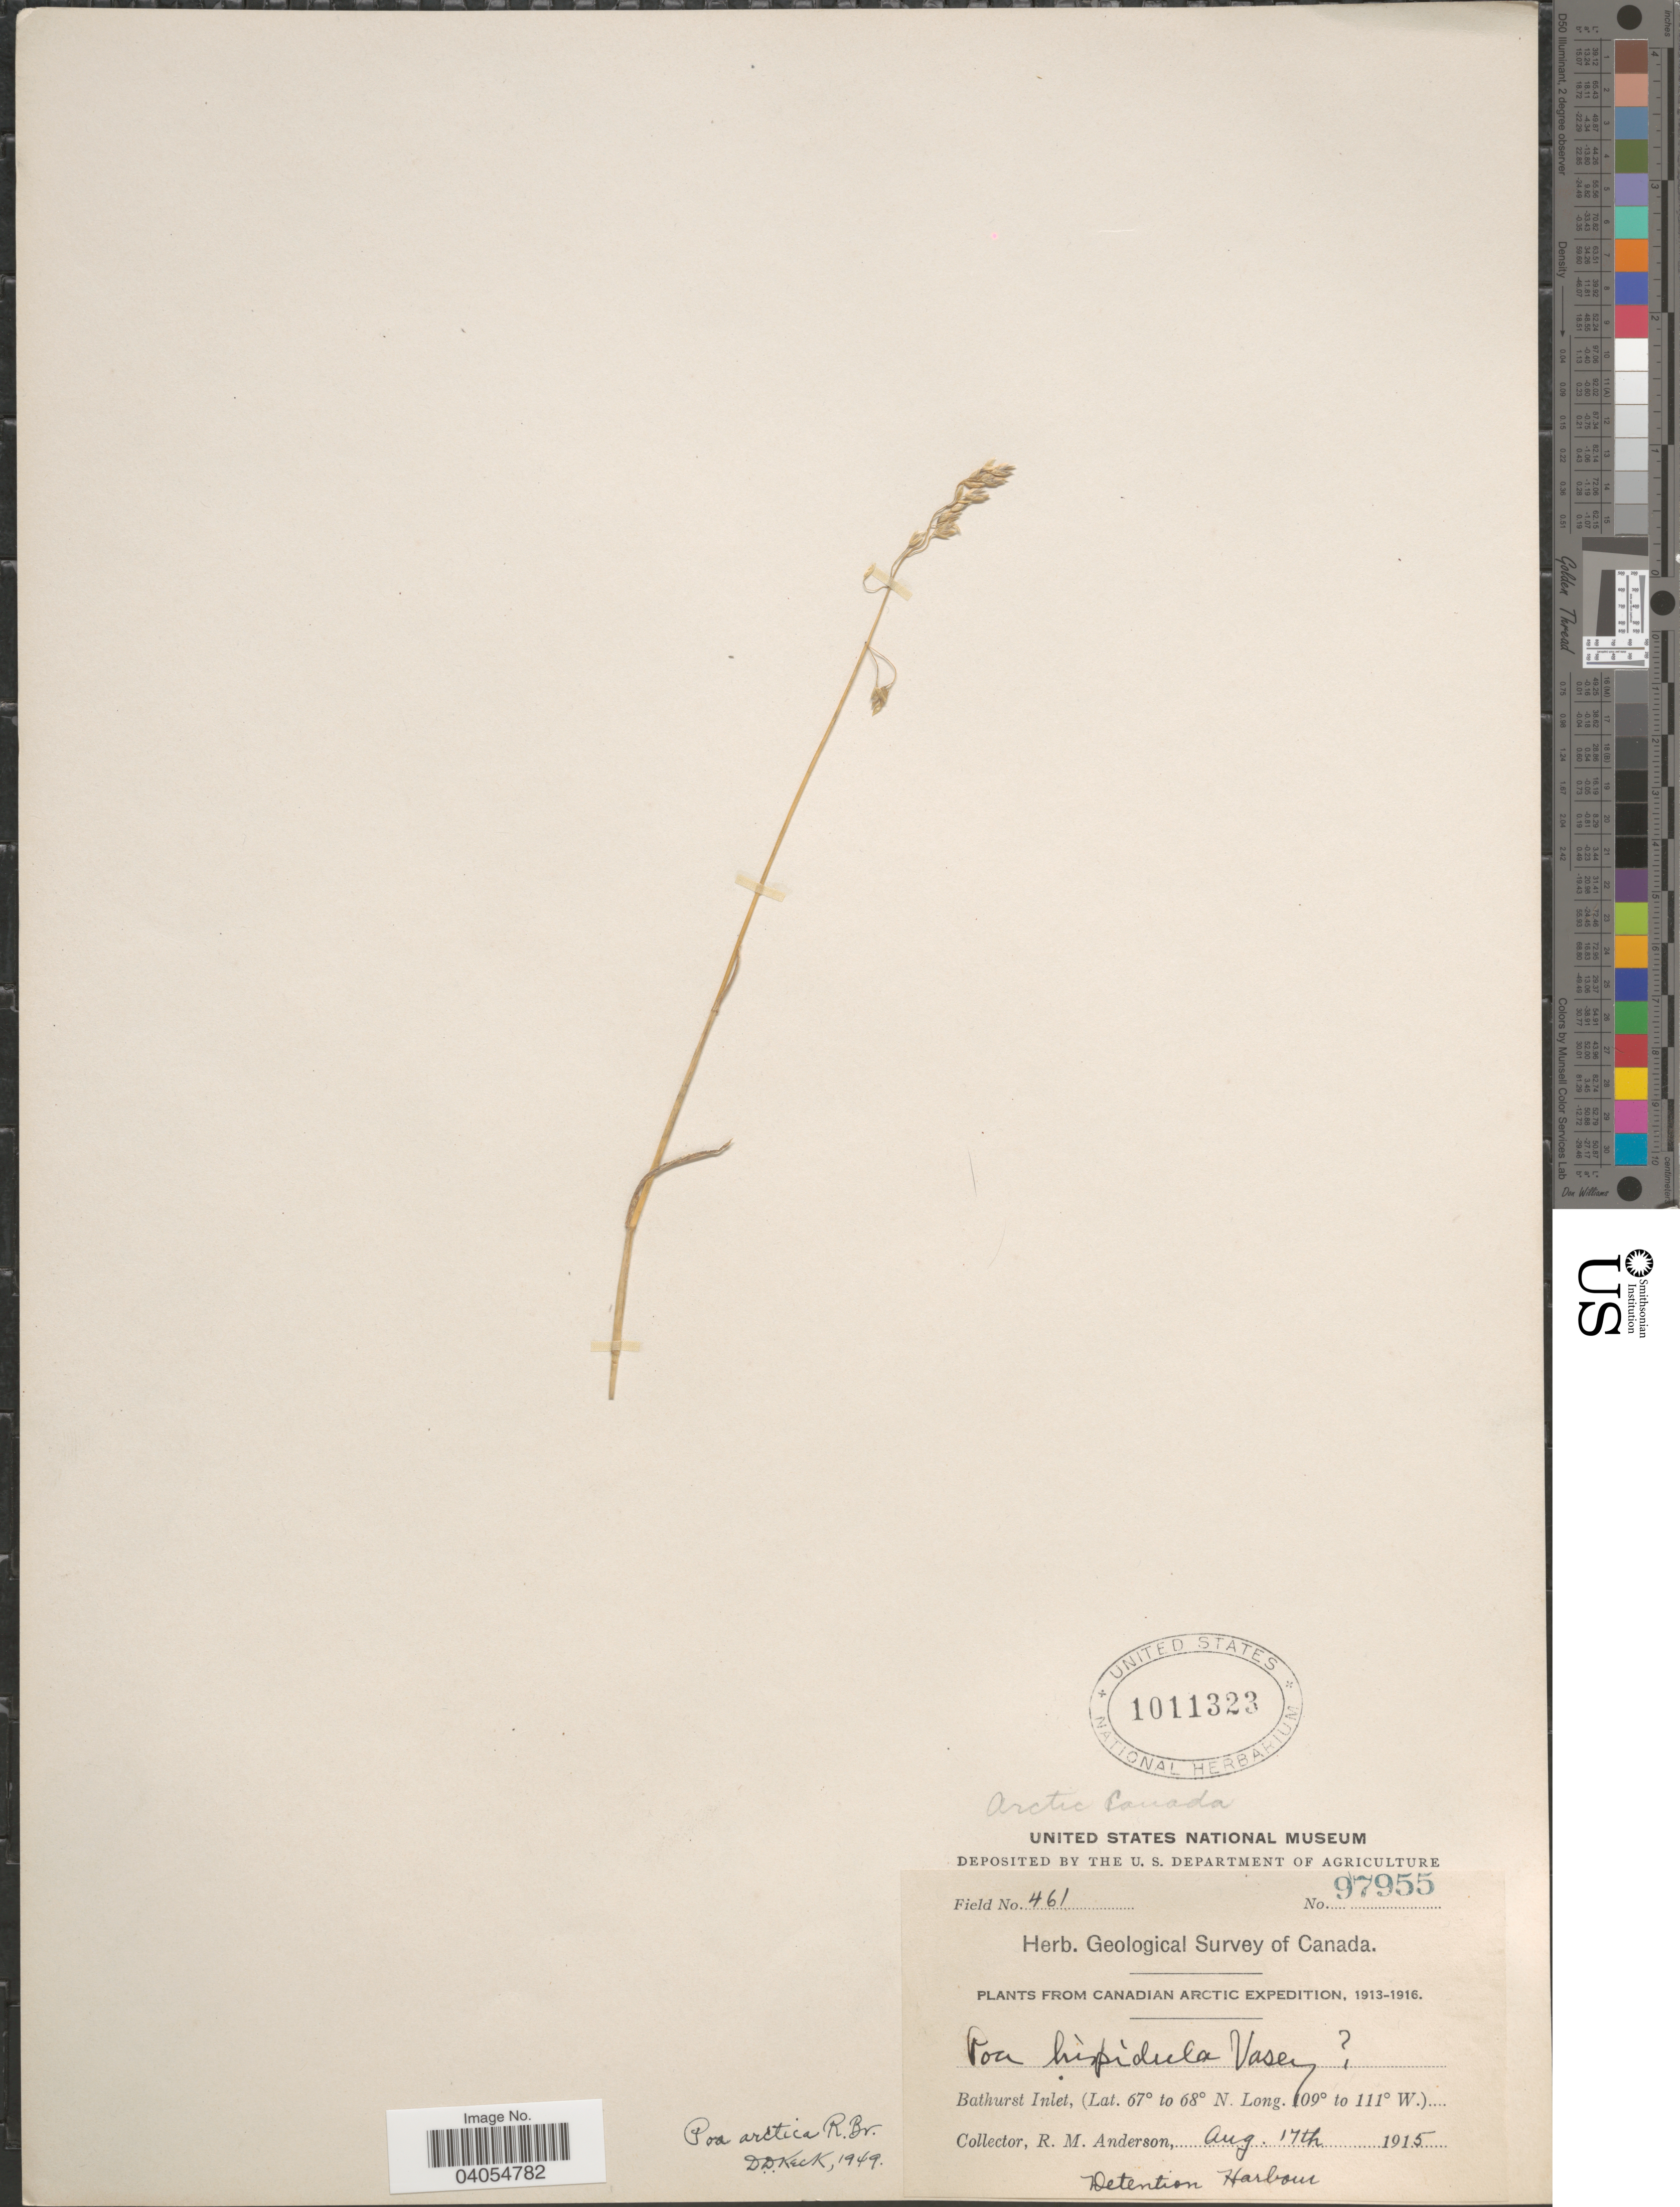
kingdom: Plantae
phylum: Tracheophyta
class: Liliopsida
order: Poales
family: Poaceae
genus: Poa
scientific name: Poa arctica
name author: R. Br.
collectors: R. Anderson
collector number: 97955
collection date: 1915-08-17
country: Canada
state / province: Nunavut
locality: Arctic Canada. Bathurst Inlet. Detention Harbour.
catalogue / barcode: US 1011323